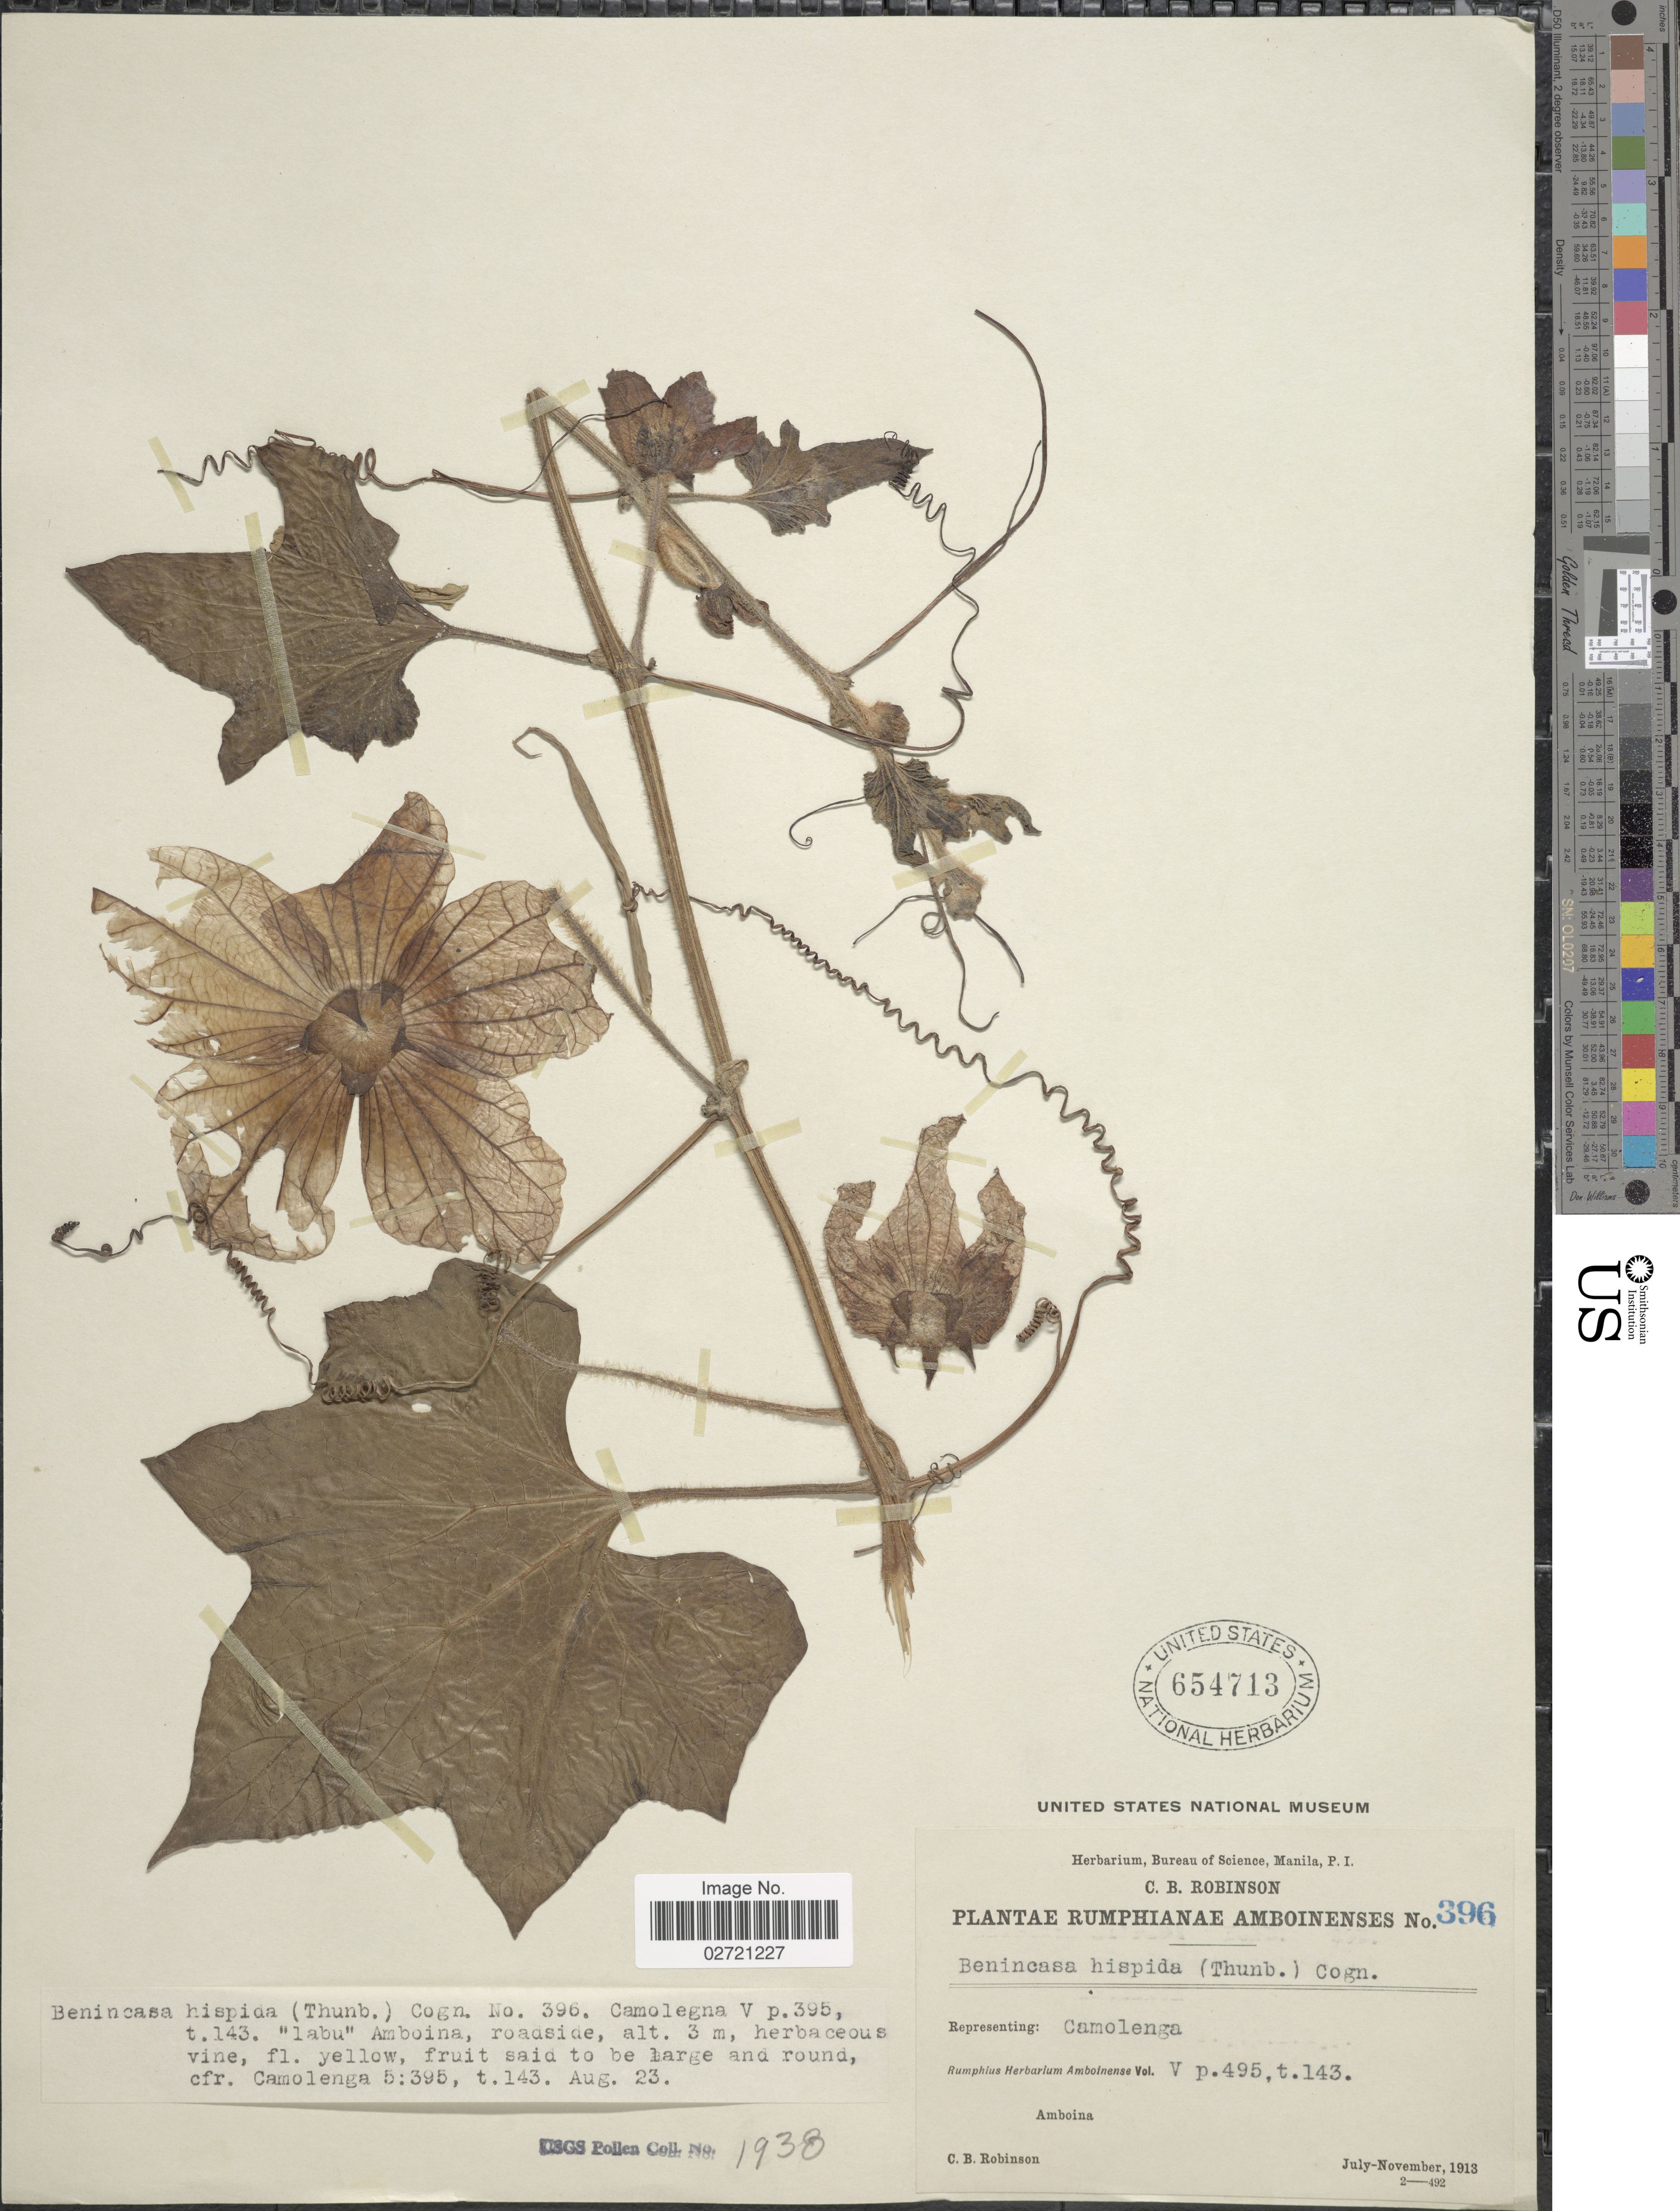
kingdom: Plantae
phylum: Tracheophyta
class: Magnoliopsida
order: Cucurbitales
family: Cucurbitaceae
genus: Benincasa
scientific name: Benincasa hispida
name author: (Thunb.) Cogn.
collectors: C. Robinson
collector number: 396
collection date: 1913-08-23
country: Indonesia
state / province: Maluku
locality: Rumphianae Amboinenses. Amboina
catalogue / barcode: US 654713